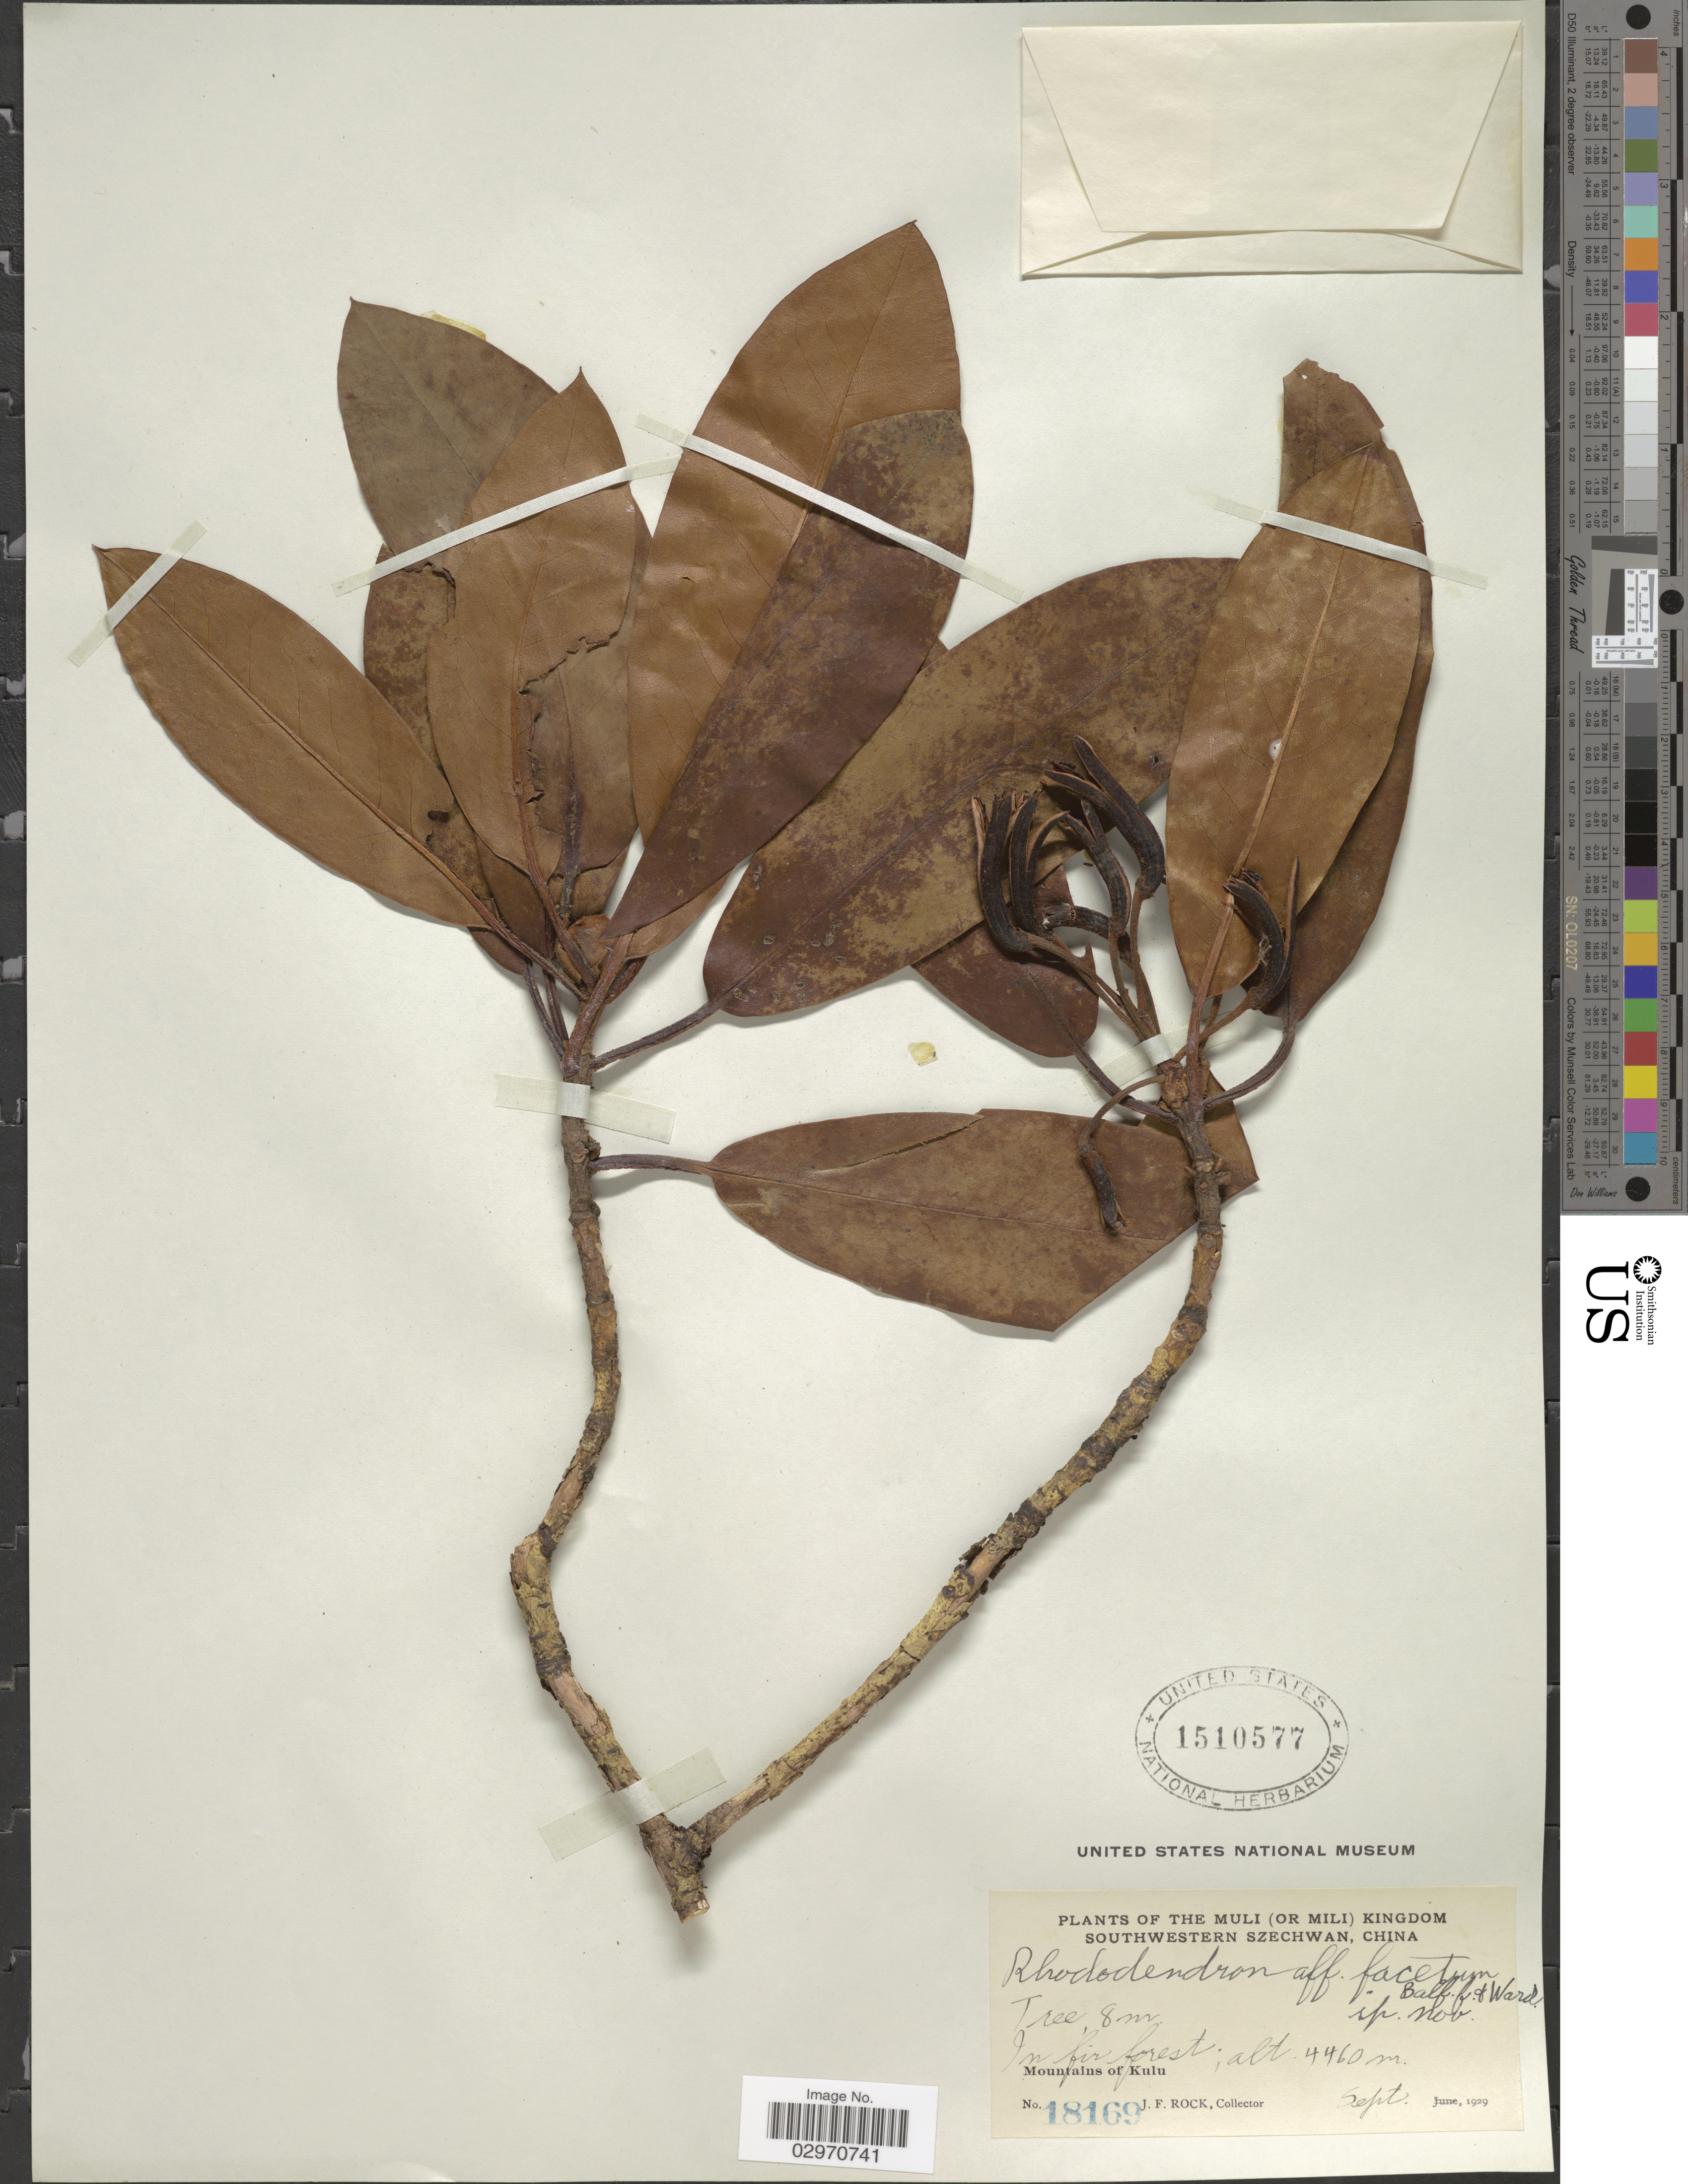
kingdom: Plantae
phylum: Tracheophyta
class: Magnoliopsida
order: Ericales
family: Ericaceae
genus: Rhododendron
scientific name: Rhododendron facetum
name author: Balf. f. & Ward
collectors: J. Rock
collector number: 18169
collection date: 1929-09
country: China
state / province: Sichuan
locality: The Muli (or Mili) Kingdom, Southwestern Szechwan. Mountains of Kulu.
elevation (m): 4460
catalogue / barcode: US 1510577